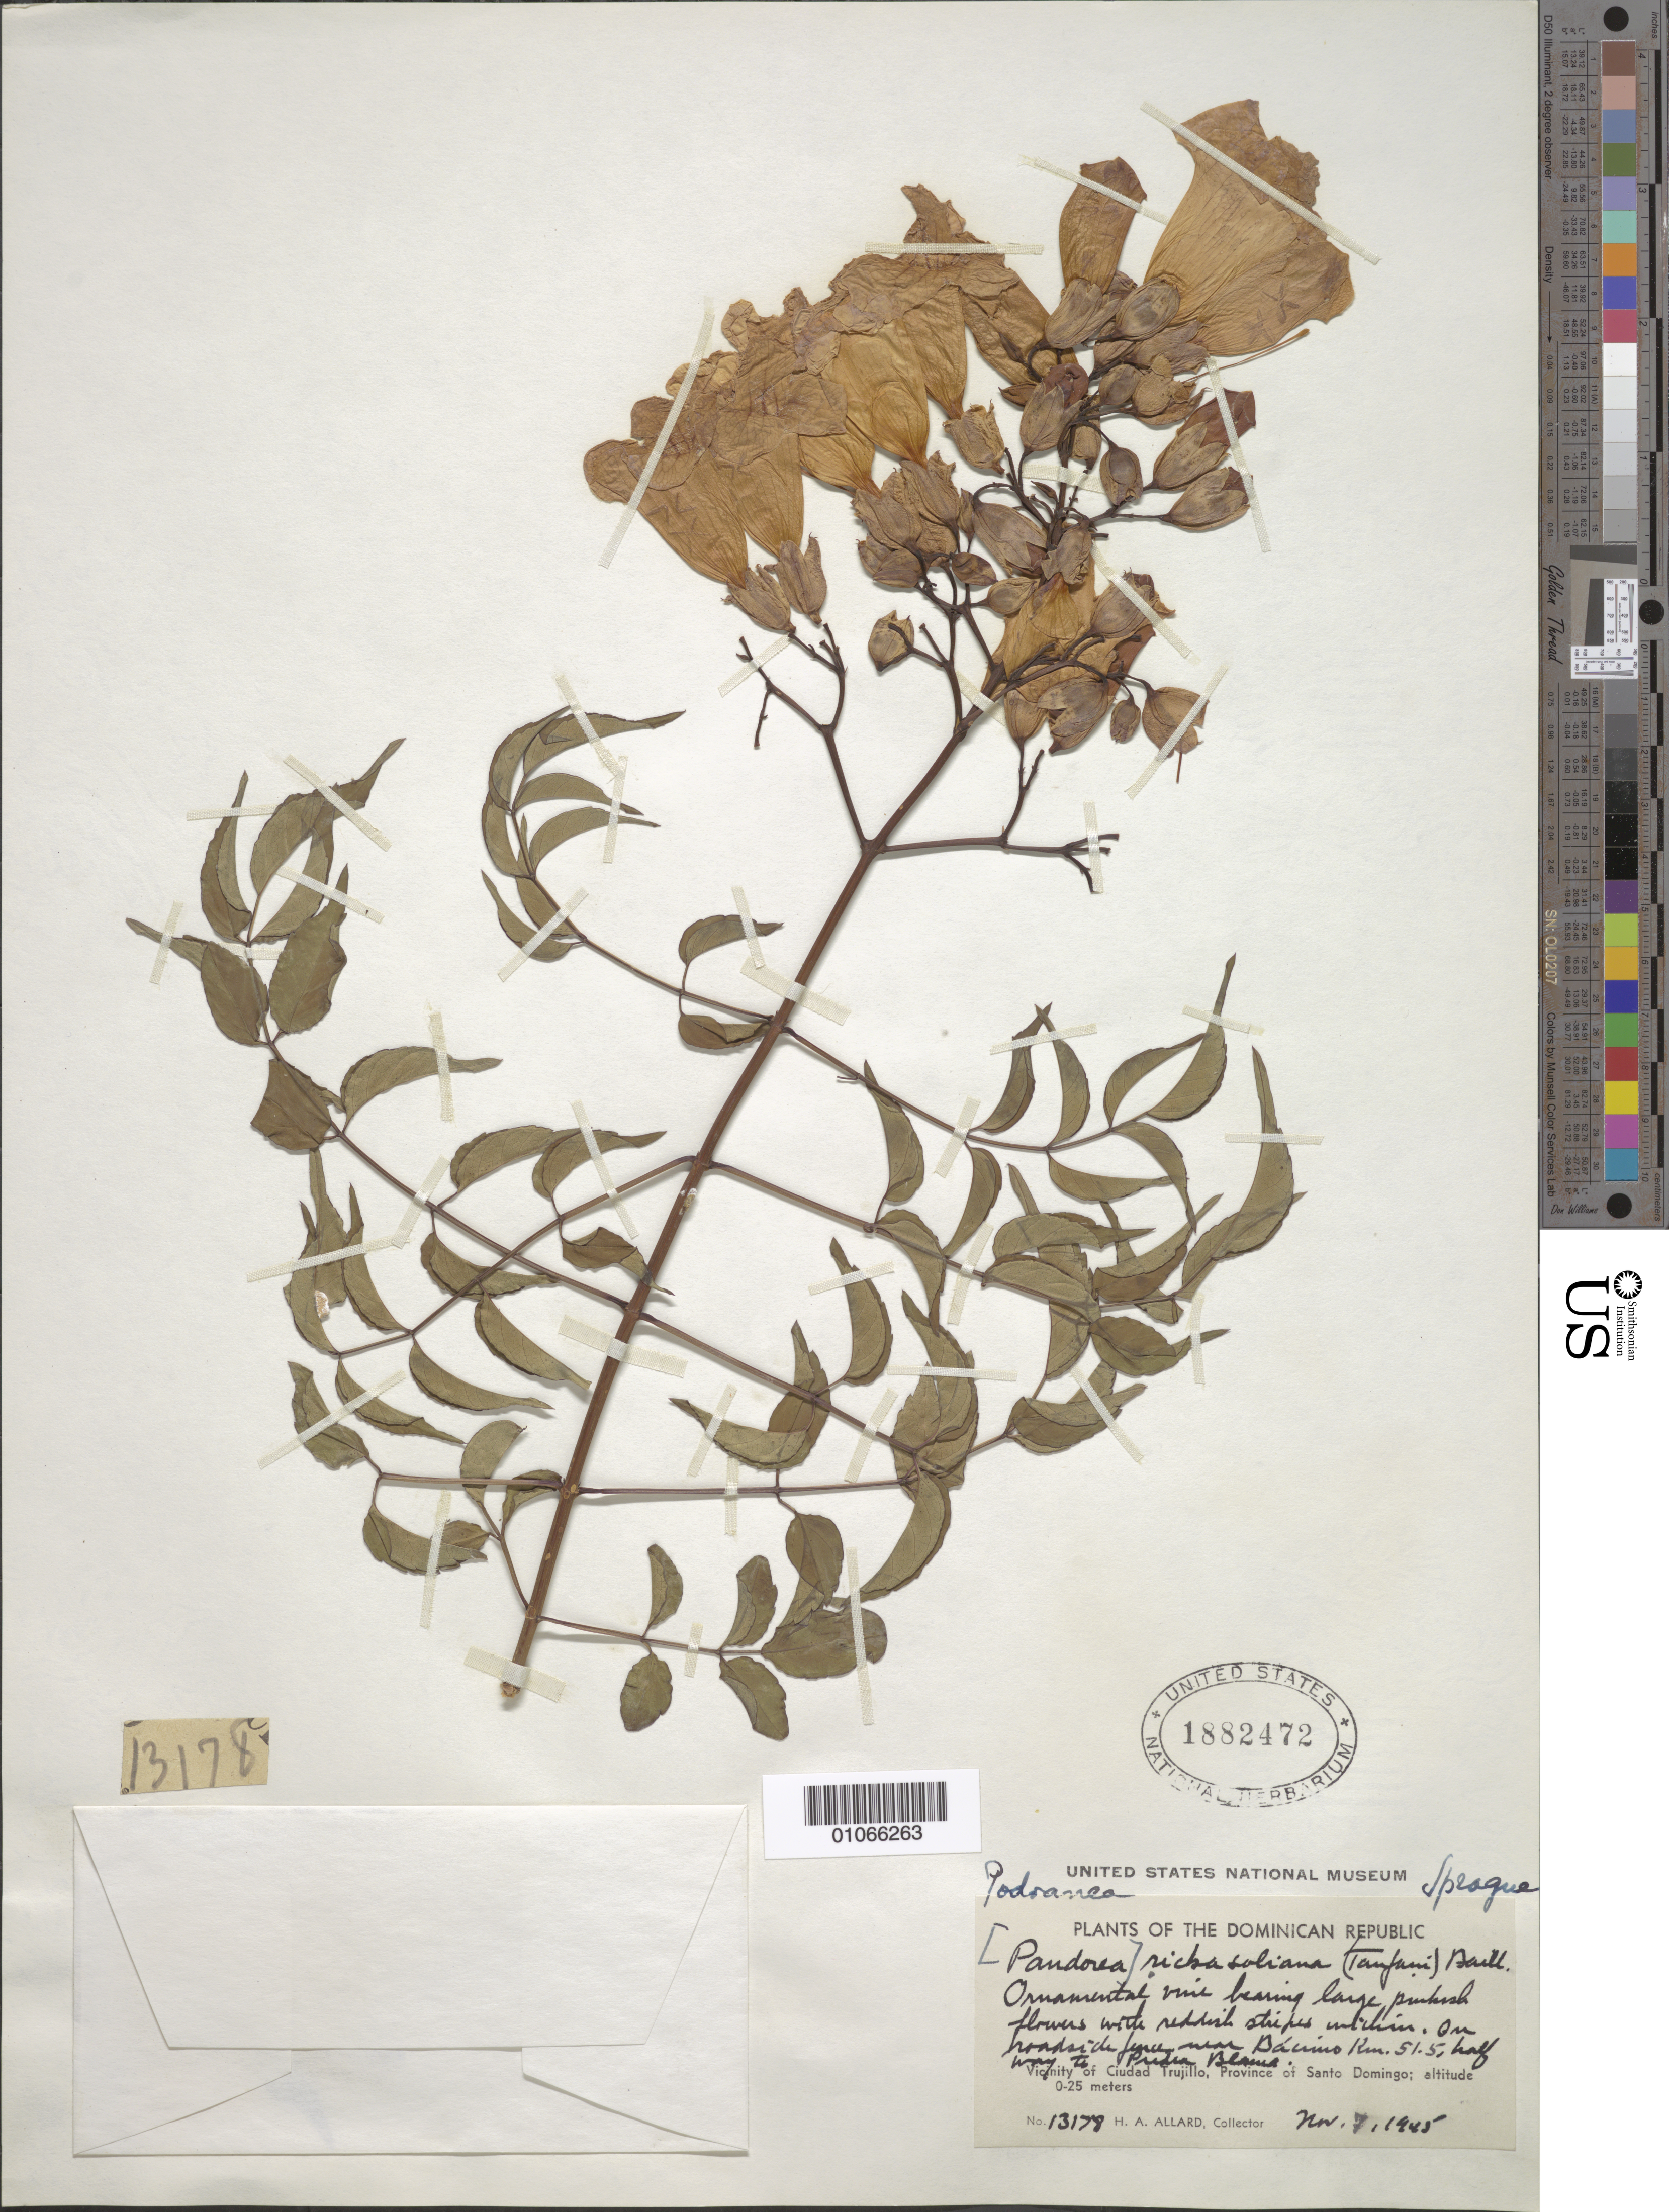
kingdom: Plantae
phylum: Tracheophyta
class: Magnoliopsida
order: Lamiales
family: Bignoniaceae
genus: Podranea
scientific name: Podranea ricasoliana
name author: (Tanfani) Sprague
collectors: H. A. Allard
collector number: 13178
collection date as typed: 07 Nov 1945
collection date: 1945-11-07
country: Dominican Republic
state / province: Santo Domingo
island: Hispaniola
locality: On roadside fence near Bacino Km. 51.5, halfway to Predea Blanca, vicinity of Ciudad Trujillo.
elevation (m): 0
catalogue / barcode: US 1882472